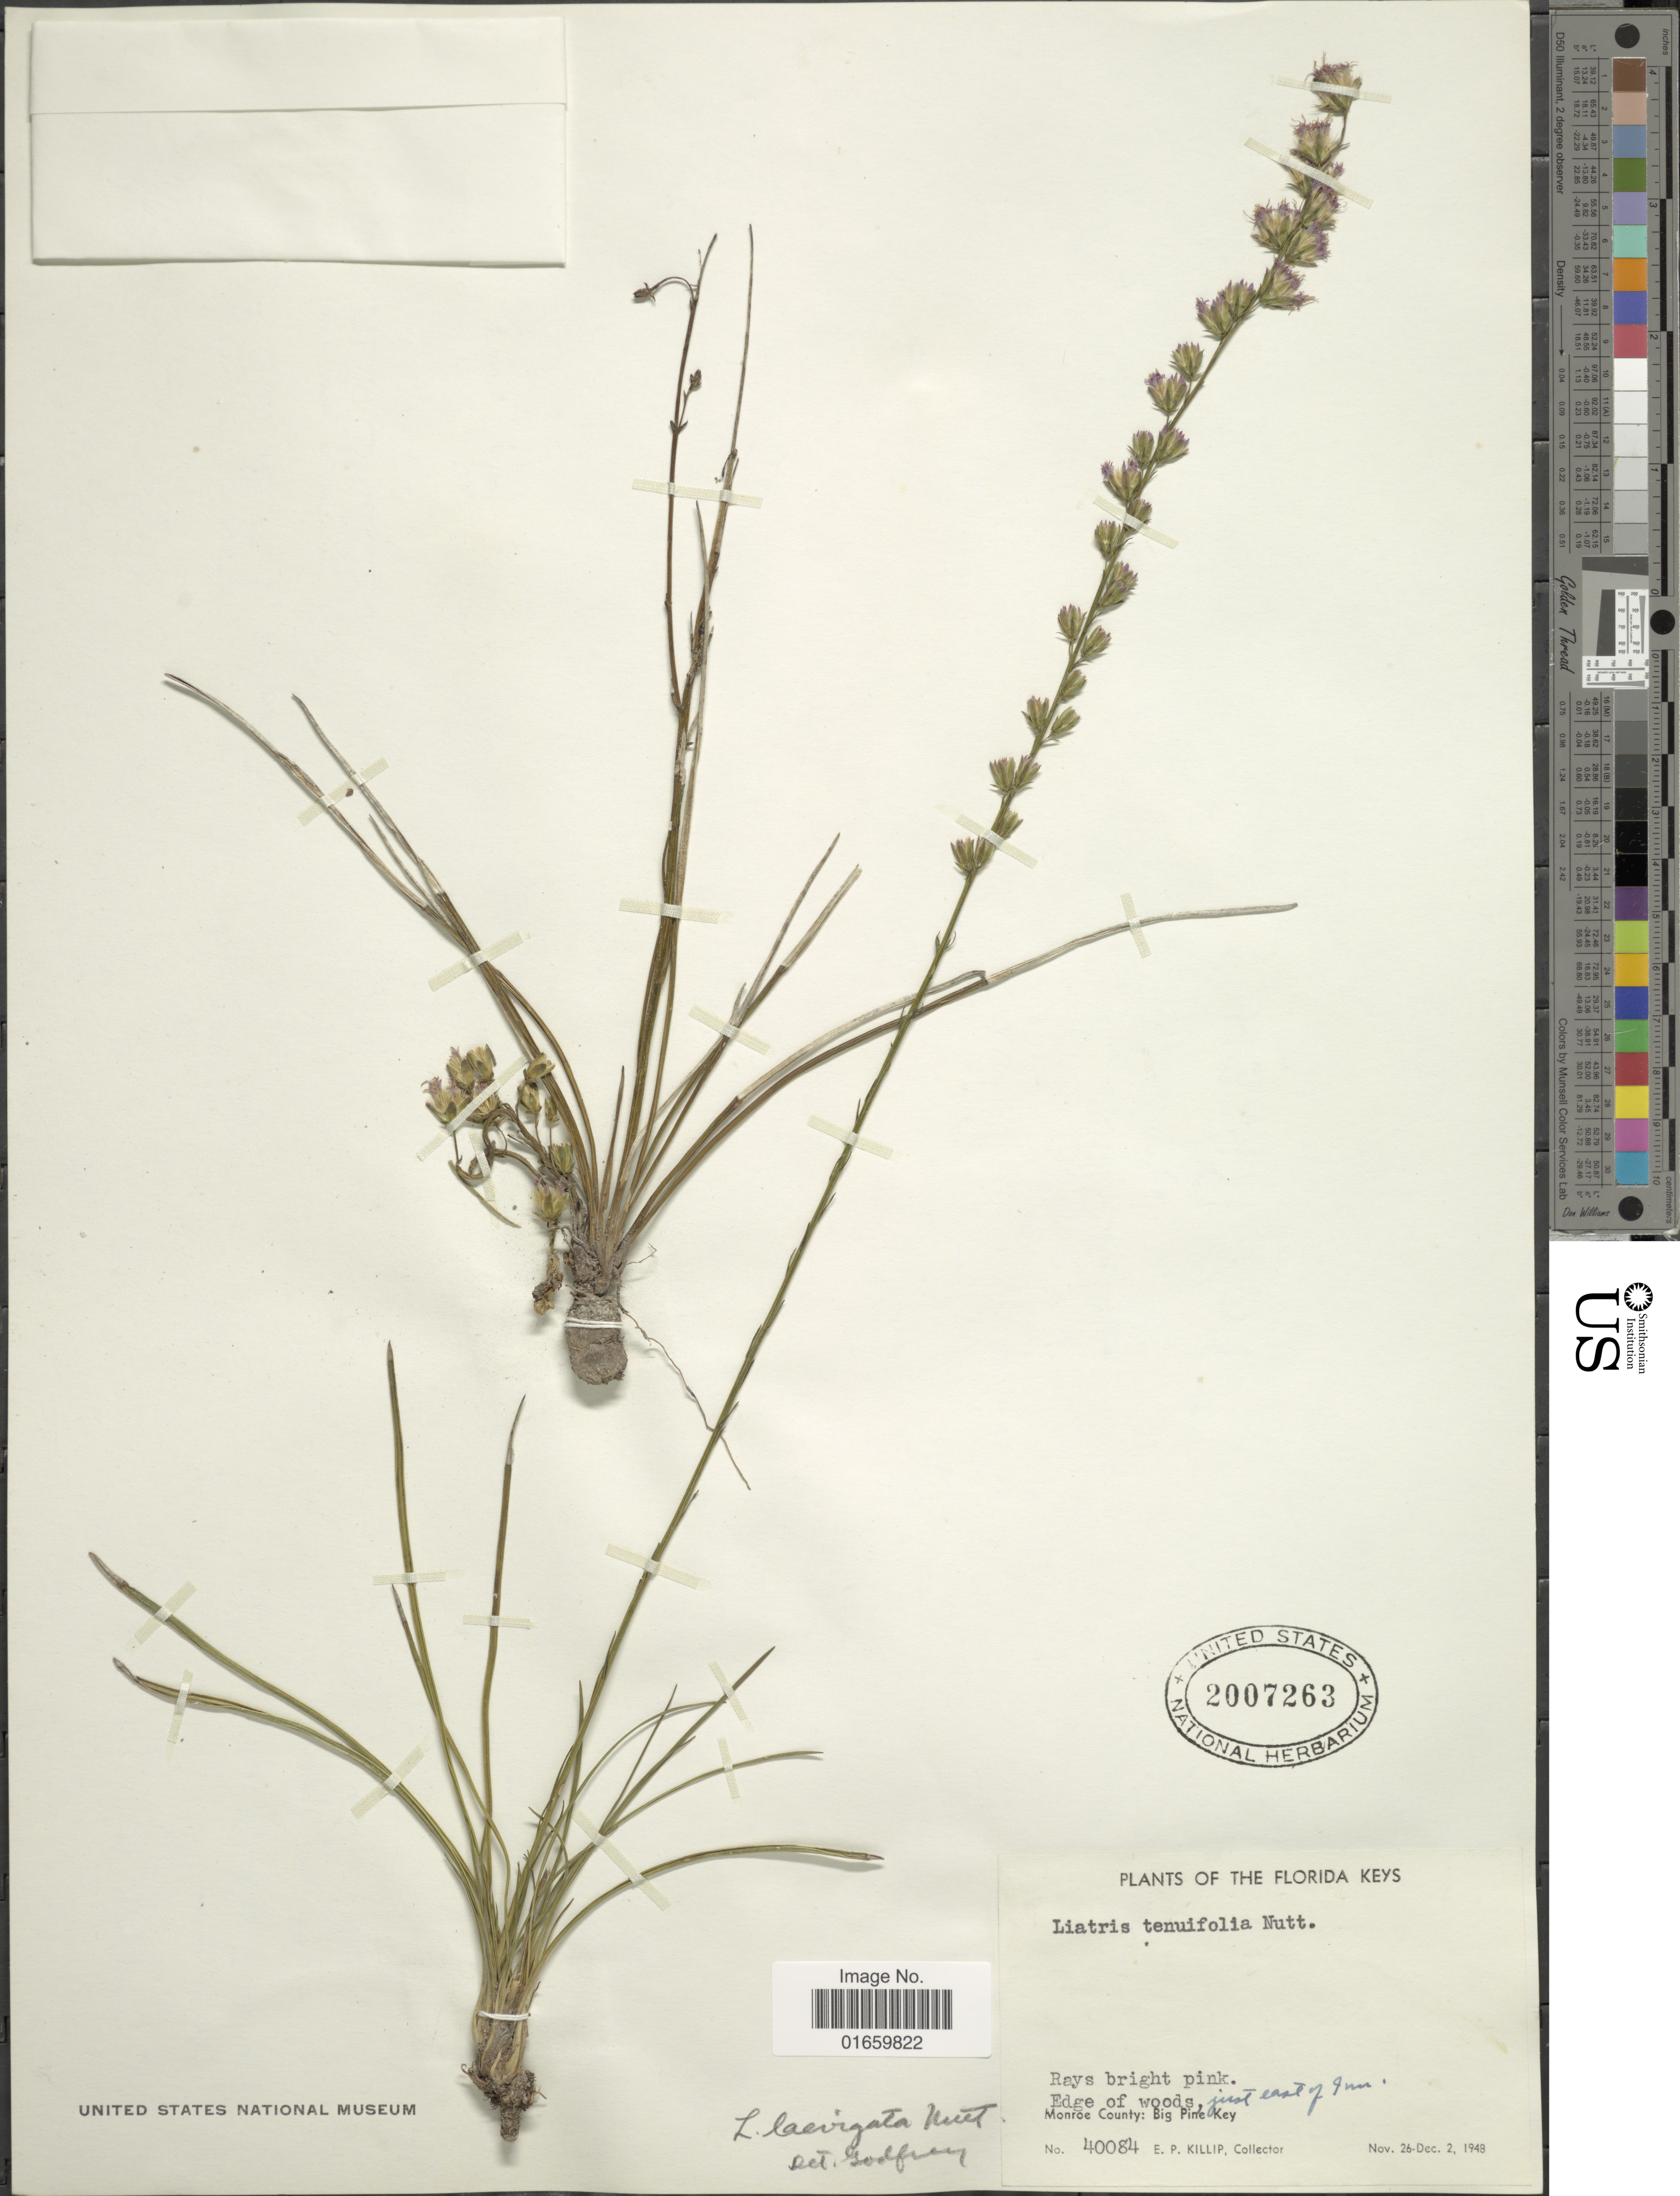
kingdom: Plantae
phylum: Tracheophyta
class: Magnoliopsida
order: Asterales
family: Asteraceae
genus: Liatris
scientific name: Liatris tenuifolia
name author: Nutt.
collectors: E. P. Killip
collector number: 40084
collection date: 1948-11-26/1948-12-02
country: United States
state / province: Florida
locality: Florida Keys, Edge of woods, just east of Inn. Monroe County: Big Pine Key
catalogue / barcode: US 2007263